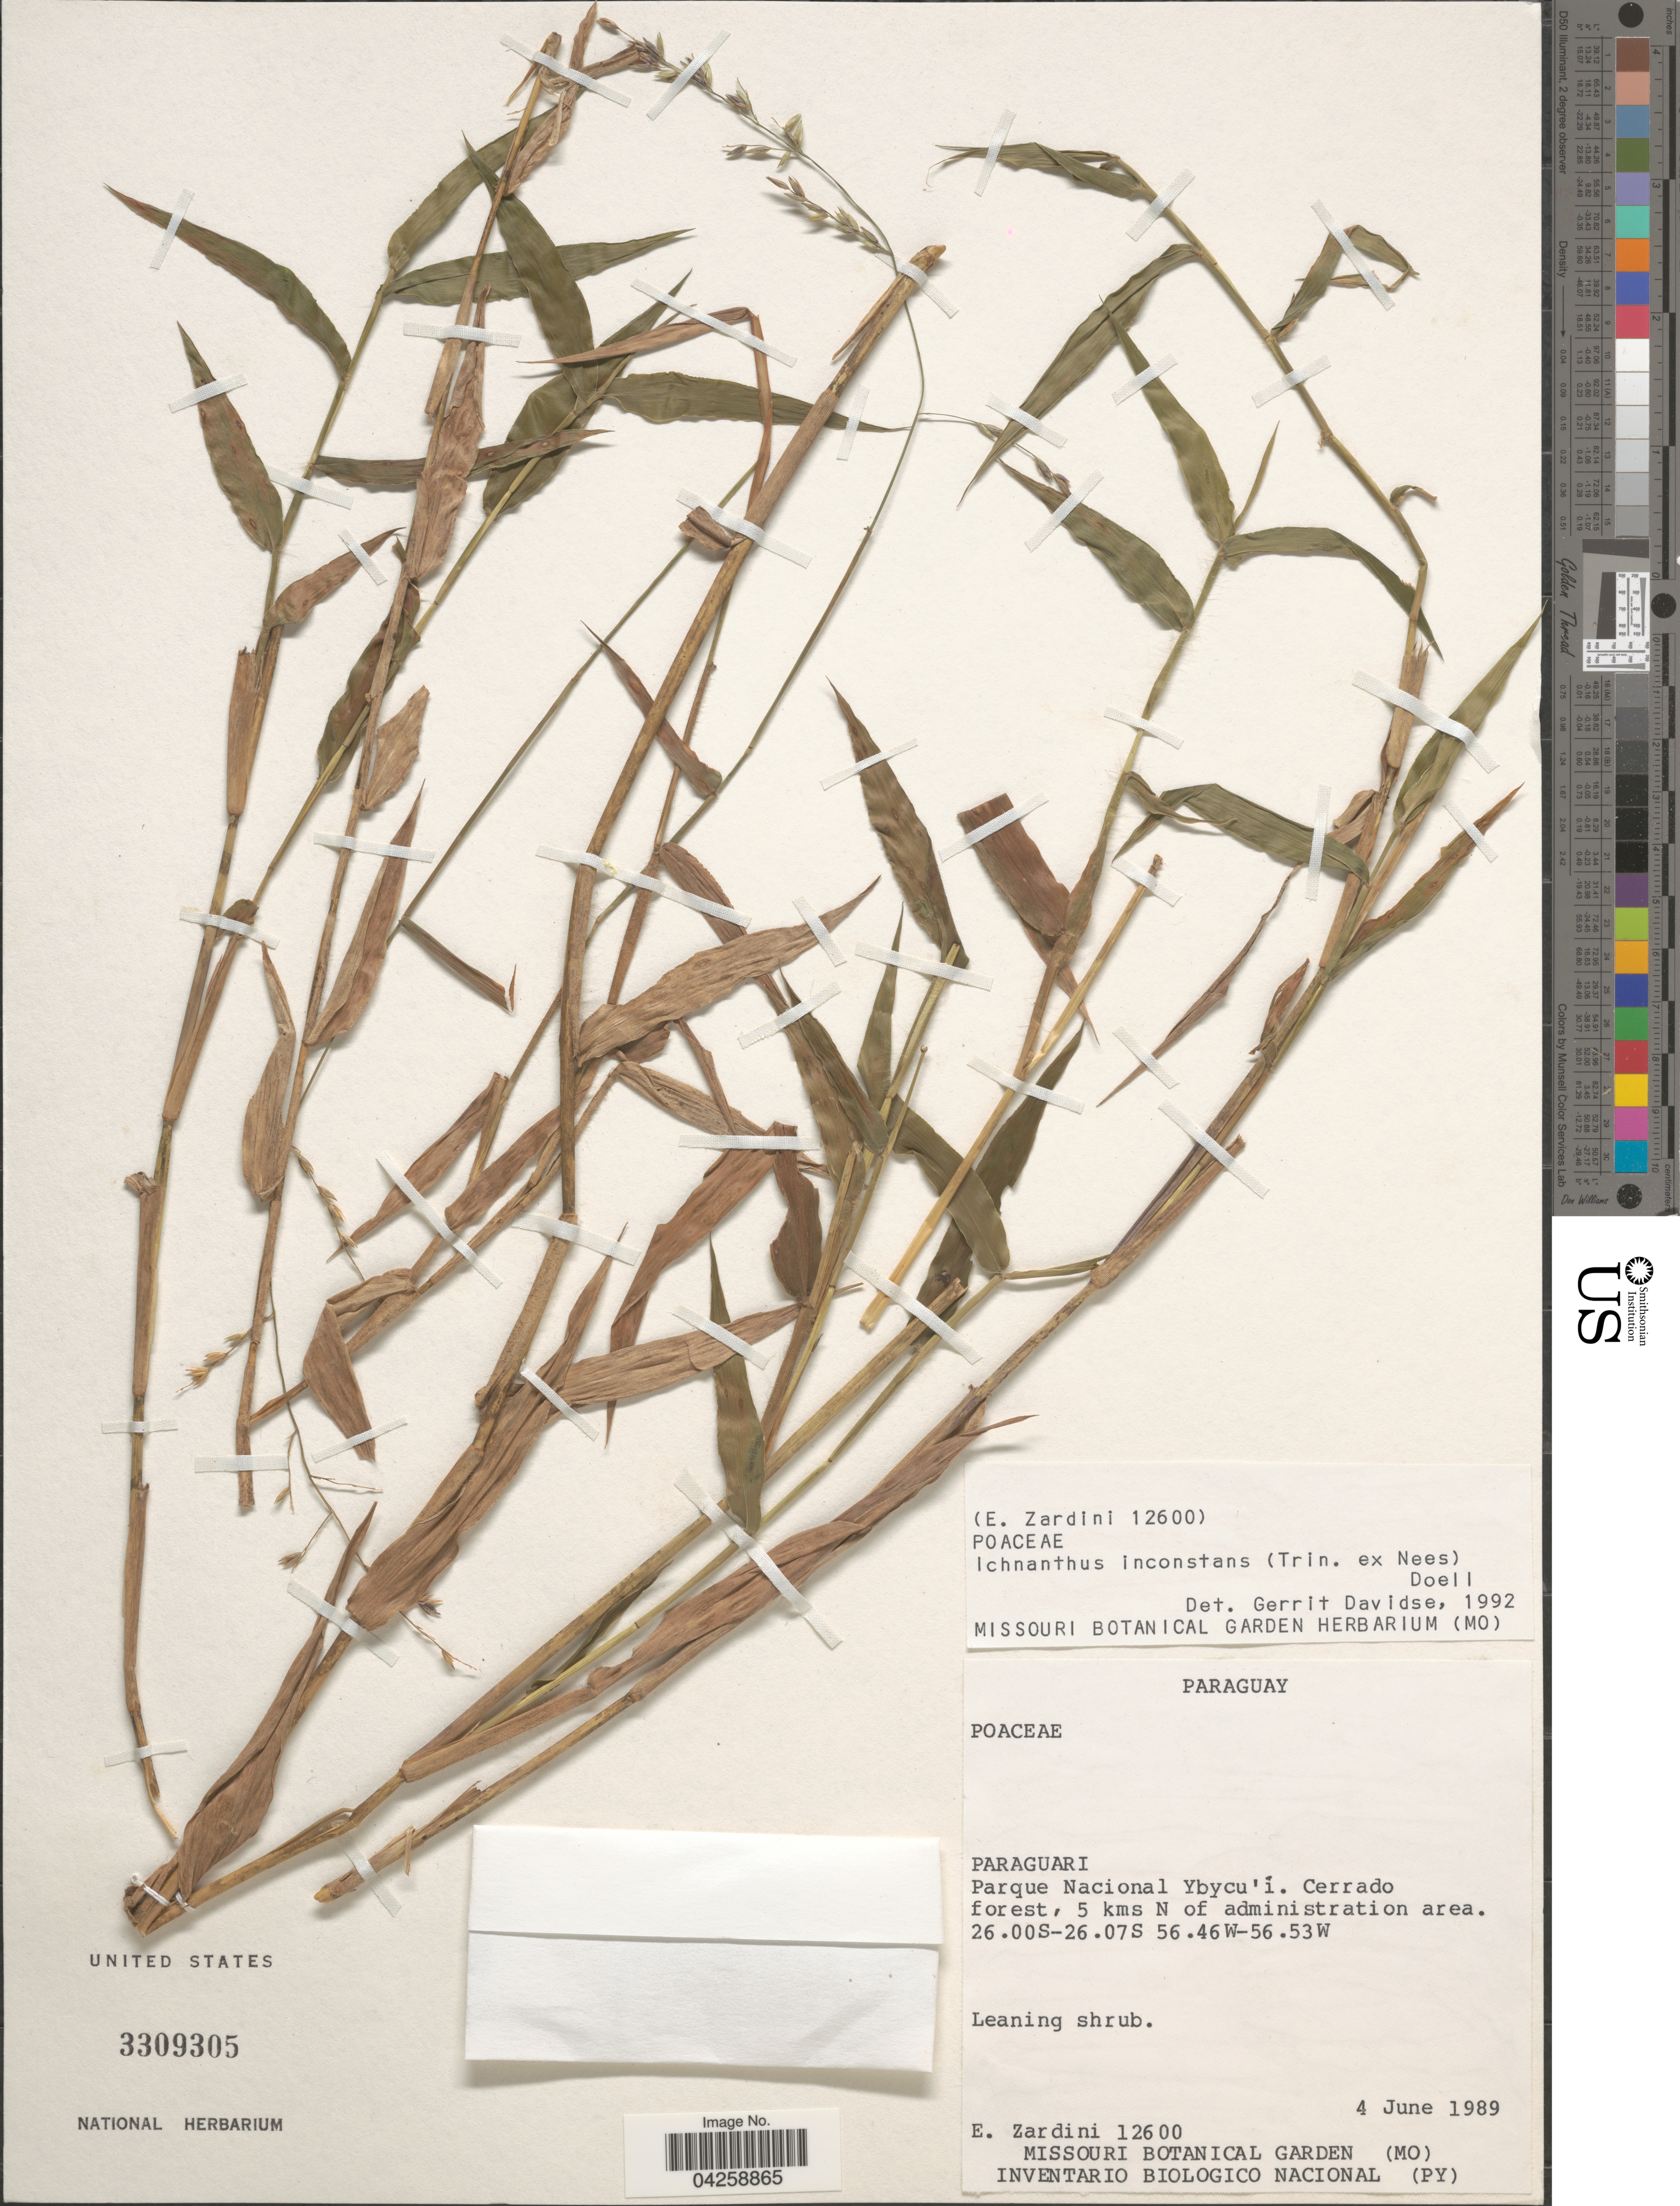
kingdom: Plantae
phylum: Tracheophyta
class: Liliopsida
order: Poales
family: Poaceae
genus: Ichnanthus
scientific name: Ichnanthus inconstans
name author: (Trin. ex Nees) Döll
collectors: E. Zardini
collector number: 12600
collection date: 1989-06-04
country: Paraguay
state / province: Paraguari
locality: Parque Nacional Ybycu'í. Cerrado forest, 5 kms N of administration area.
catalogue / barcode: US 3309305